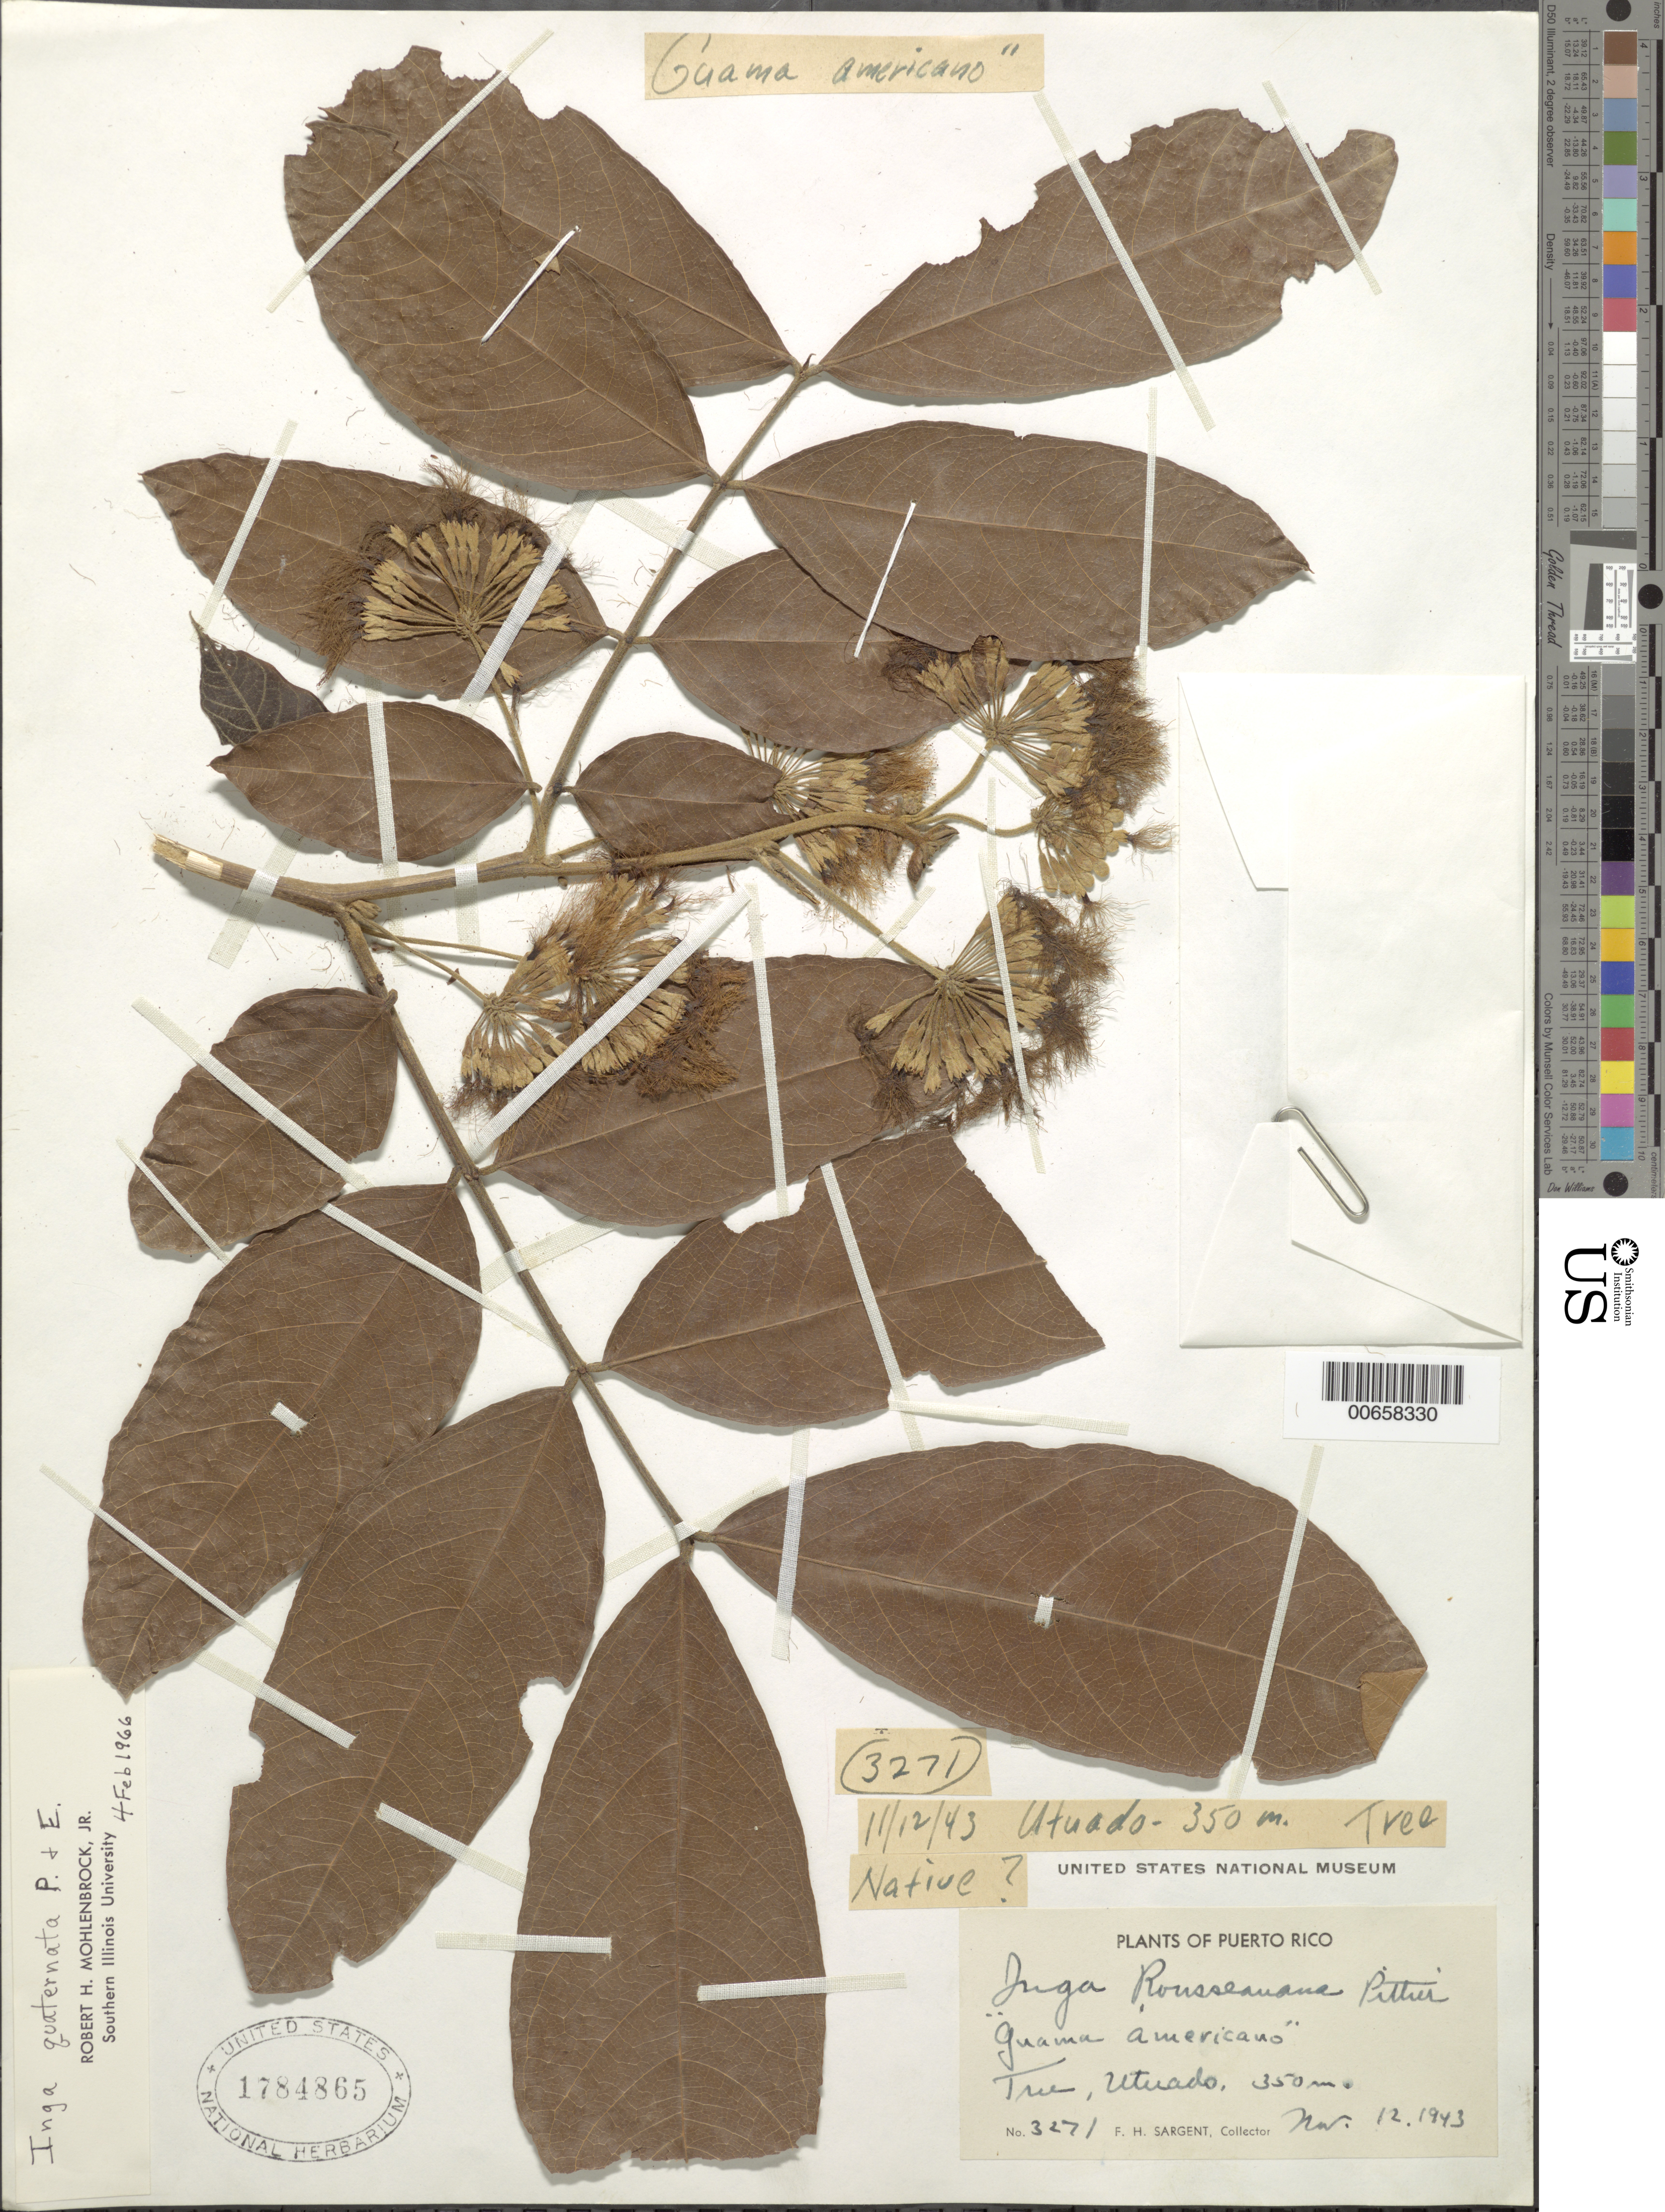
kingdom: Plantae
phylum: Tracheophyta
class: Magnoliopsida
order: Fabales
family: Fabaceae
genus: Inga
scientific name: Inga quaternata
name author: Poepp. & Endl.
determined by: Mohlenbrock, Robert H., Jr.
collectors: F. H. Sargent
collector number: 3271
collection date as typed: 12 Nov 1943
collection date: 1943-11-12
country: Puerto Rico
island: Greater Antilles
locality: Utuado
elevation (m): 350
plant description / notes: Common name: Guama americano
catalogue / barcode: US 1784865